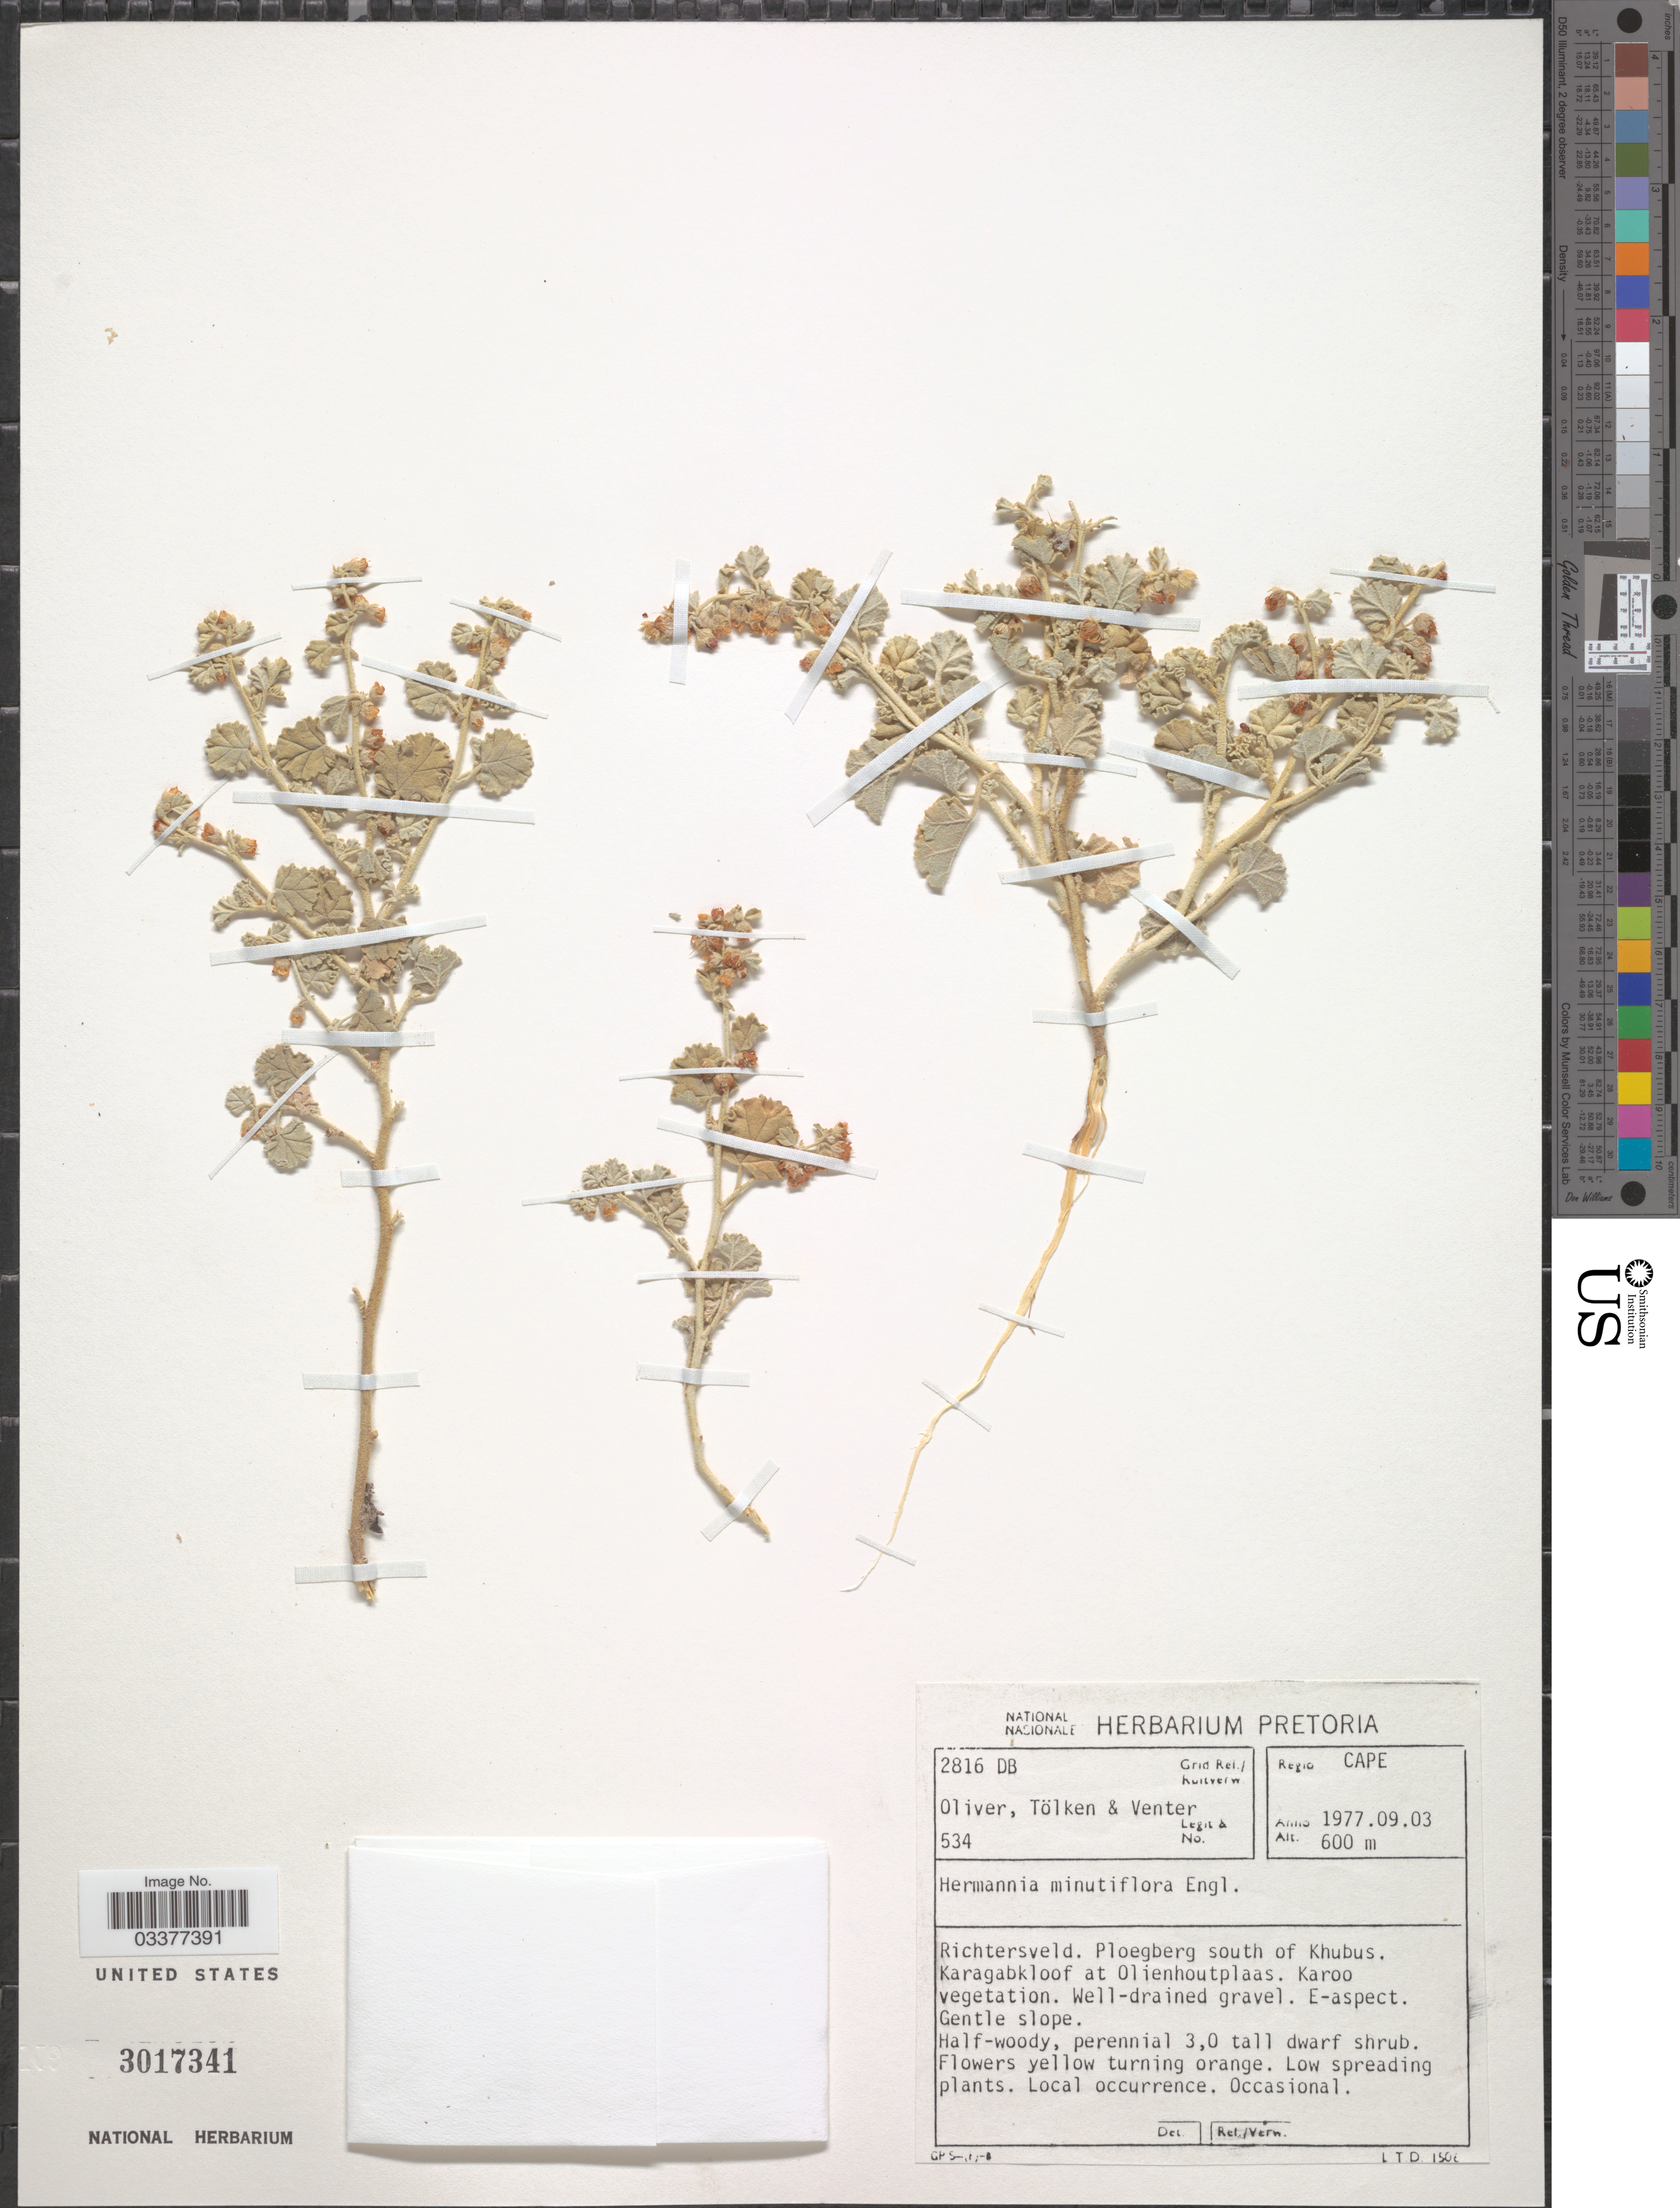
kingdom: Plantae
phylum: Tracheophyta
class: Magnoliopsida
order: Malvales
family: Malvaceae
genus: Hermannia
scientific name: Hermannia minutiflora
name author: Engl.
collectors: Oliver, --, Tolken & -. Venter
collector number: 534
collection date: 1977-09-03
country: South Africa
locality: Grid Ref./ Ruitverw. 2816 DB. Regio Cape. Richtersveld. Ploegberg south of Khubus. Karagabkloof at Olienhoutplaas.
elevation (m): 600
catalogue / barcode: US 3017341